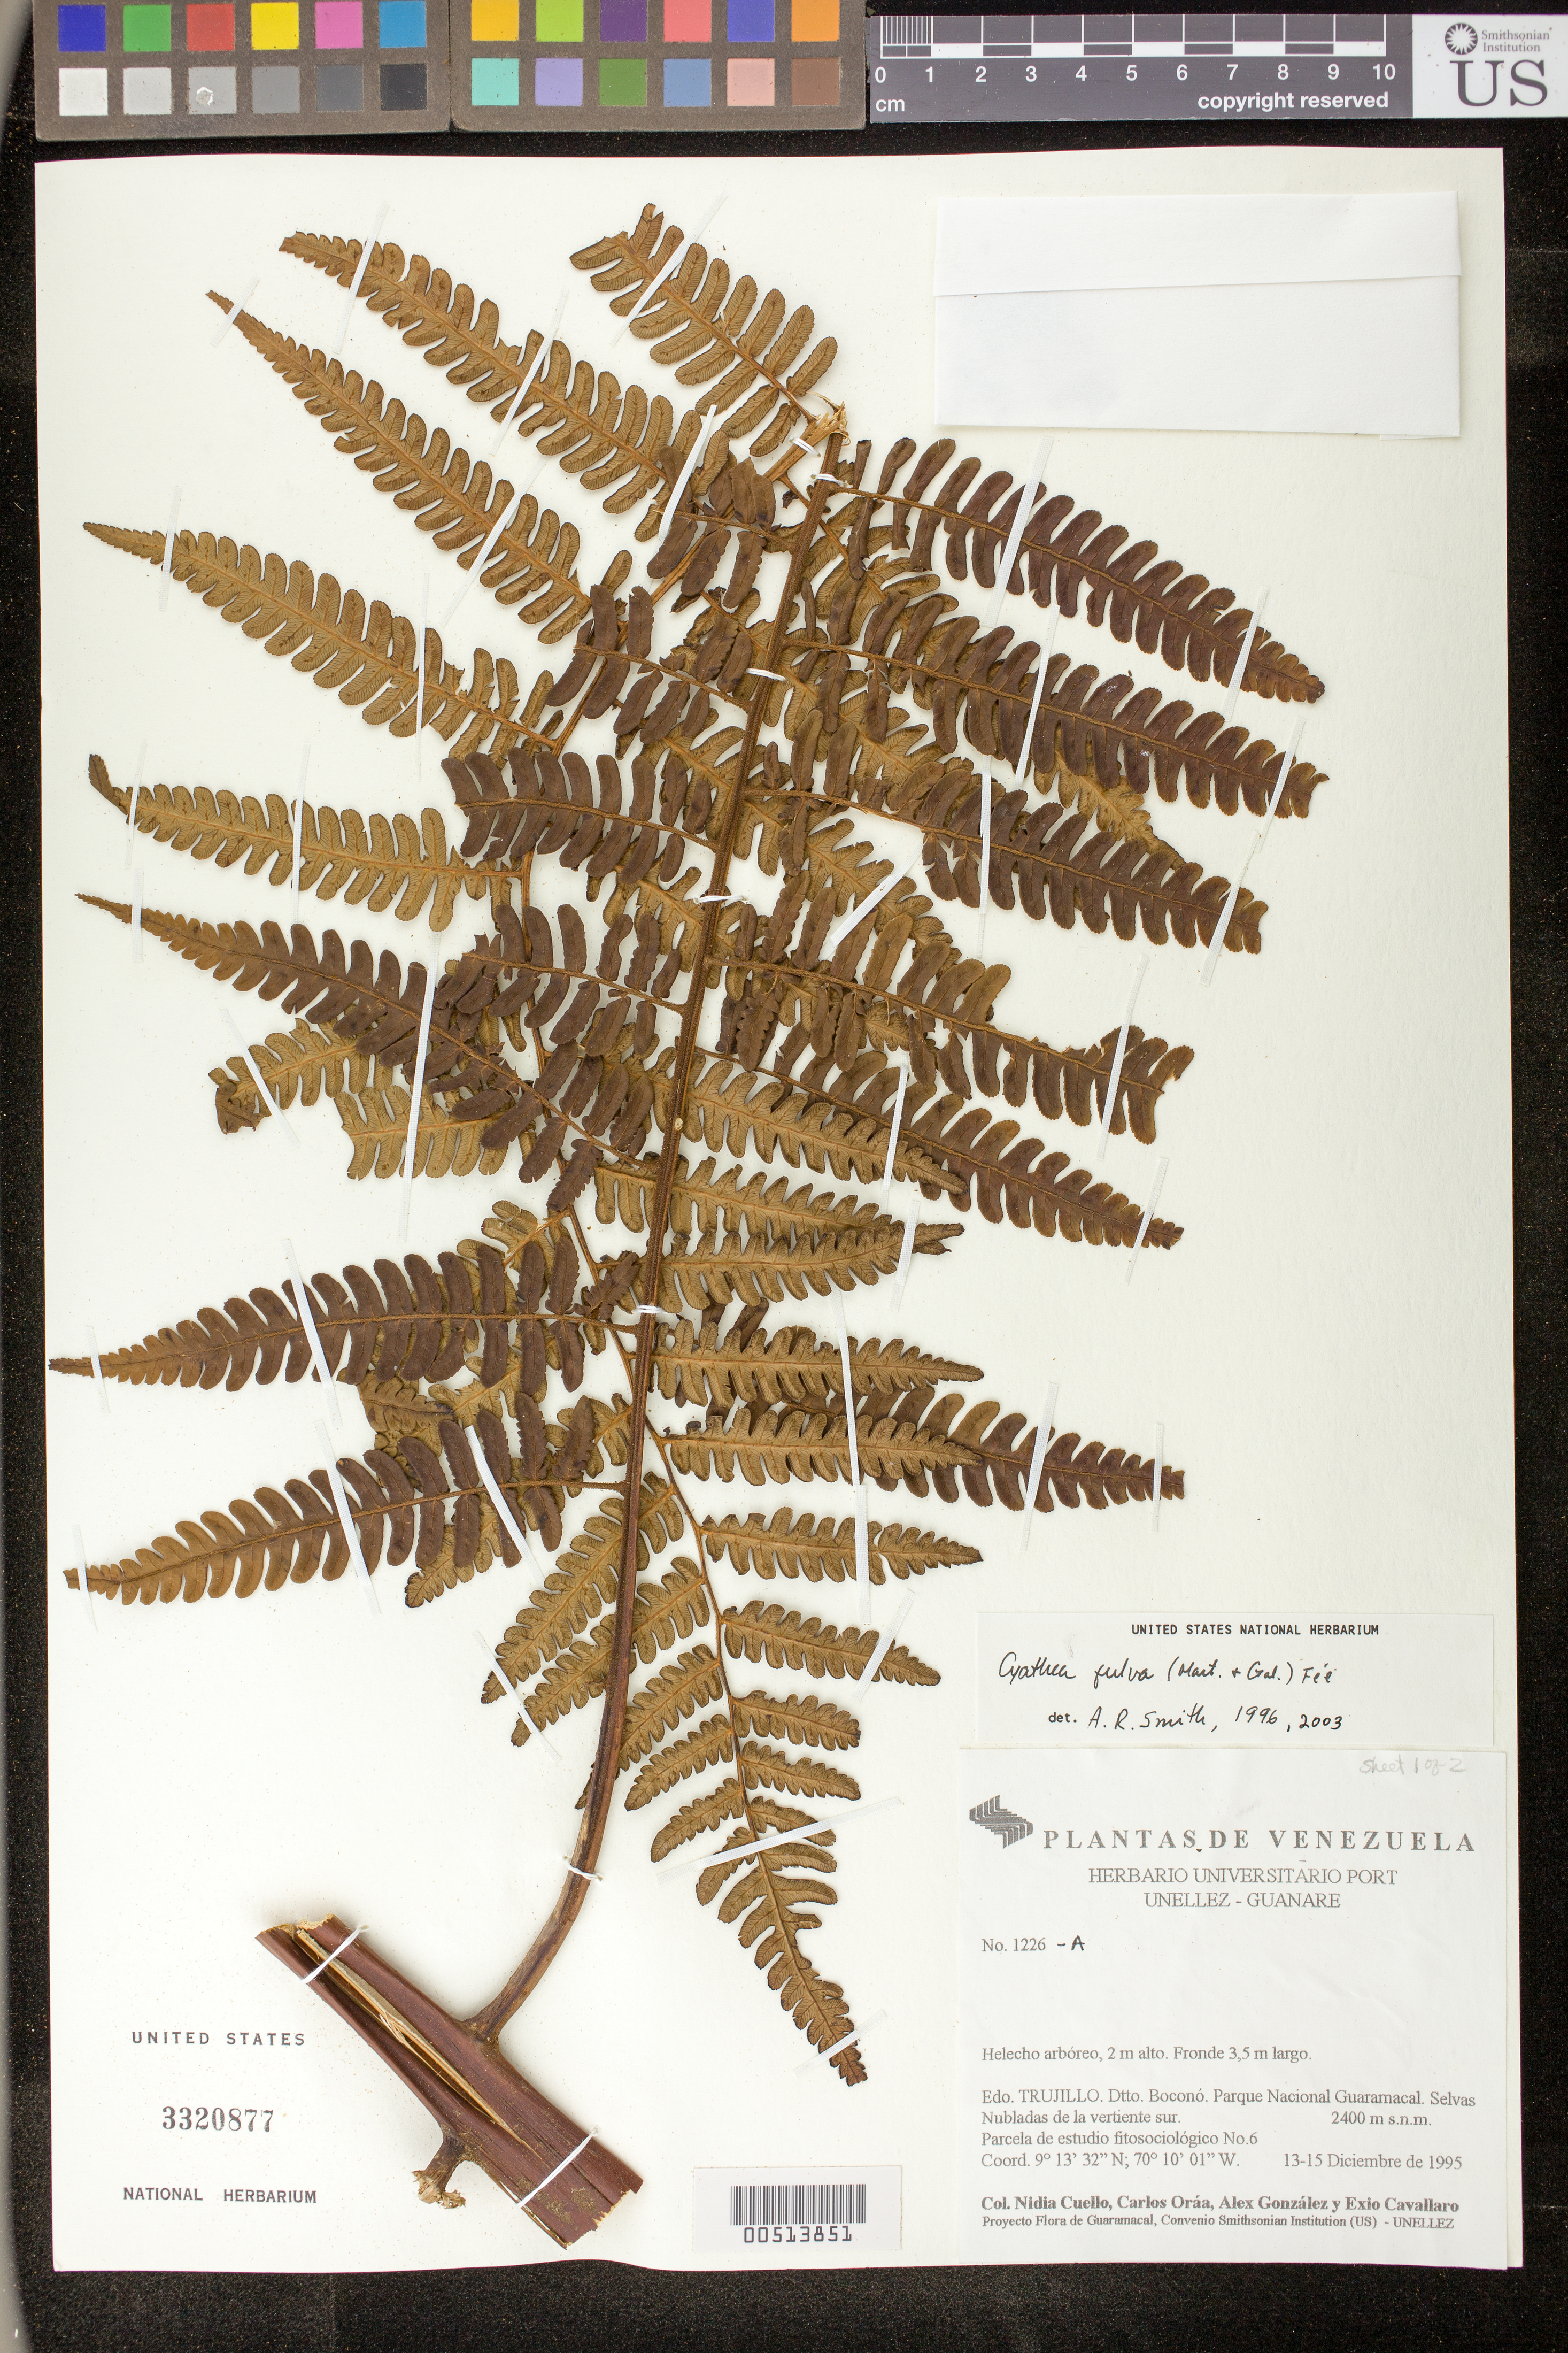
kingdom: Plantae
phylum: Tracheophyta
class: Polypodiopsida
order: Cyatheales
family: Cyatheaceae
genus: Cyathea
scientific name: Cyathea caracasana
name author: (Klotzsch) Domin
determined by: Smith, Alan R., (UC)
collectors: N. L. Cuello, C. Oráa, A. Gonzáles & E. Cavallaro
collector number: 1226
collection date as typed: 13 Dec 1995 to 15 Dec 1995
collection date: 1995-12-13/1995-12-15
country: Venezuela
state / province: Trujillo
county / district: Boconó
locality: Parque Nacional Guaramacal, vertiente S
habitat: Selvas Nubladas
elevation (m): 2400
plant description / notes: MO, PORT, US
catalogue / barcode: US 3320877